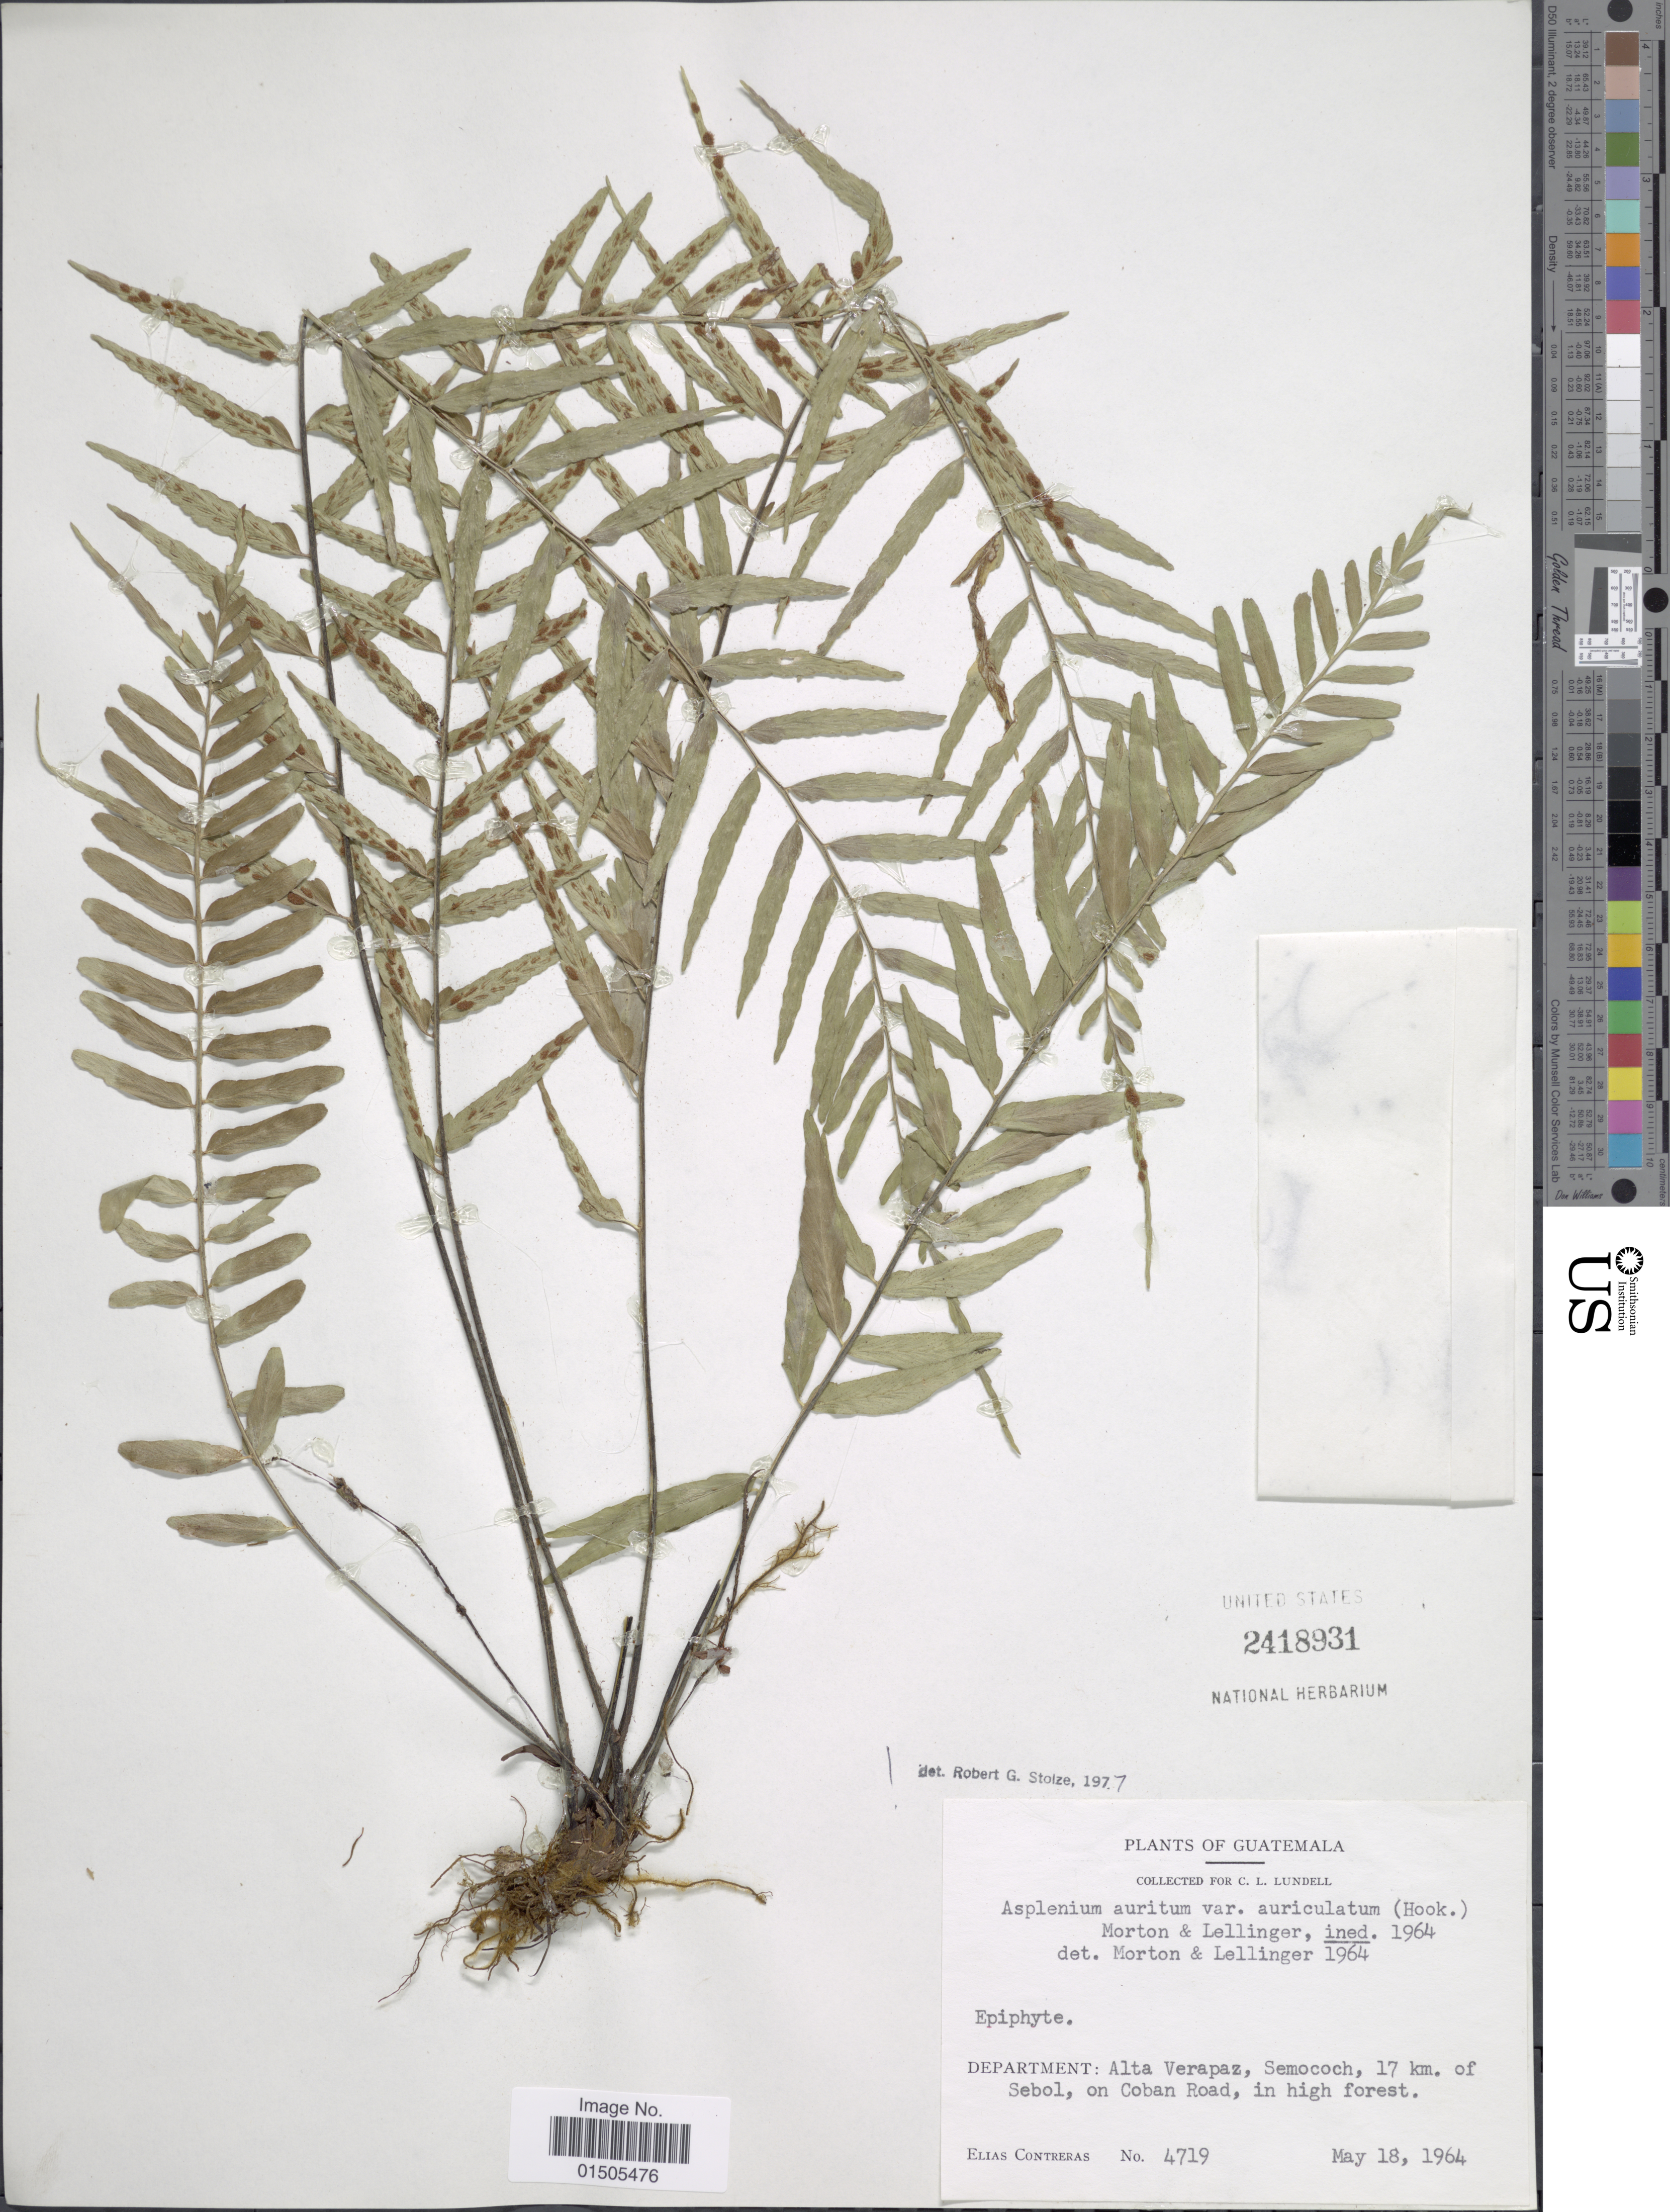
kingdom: Plantae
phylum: Tracheophyta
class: Polypodiopsida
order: Polypodiales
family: Aspleniaceae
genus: Asplenium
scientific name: Asplenium auritum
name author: Sw.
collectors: E. Contreras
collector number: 4719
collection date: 1964-05-18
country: Guatemala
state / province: Alta Verapaz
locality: Semococh, 17 km. of Sebol, on Coban Road, in high forest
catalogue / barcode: US 2418931